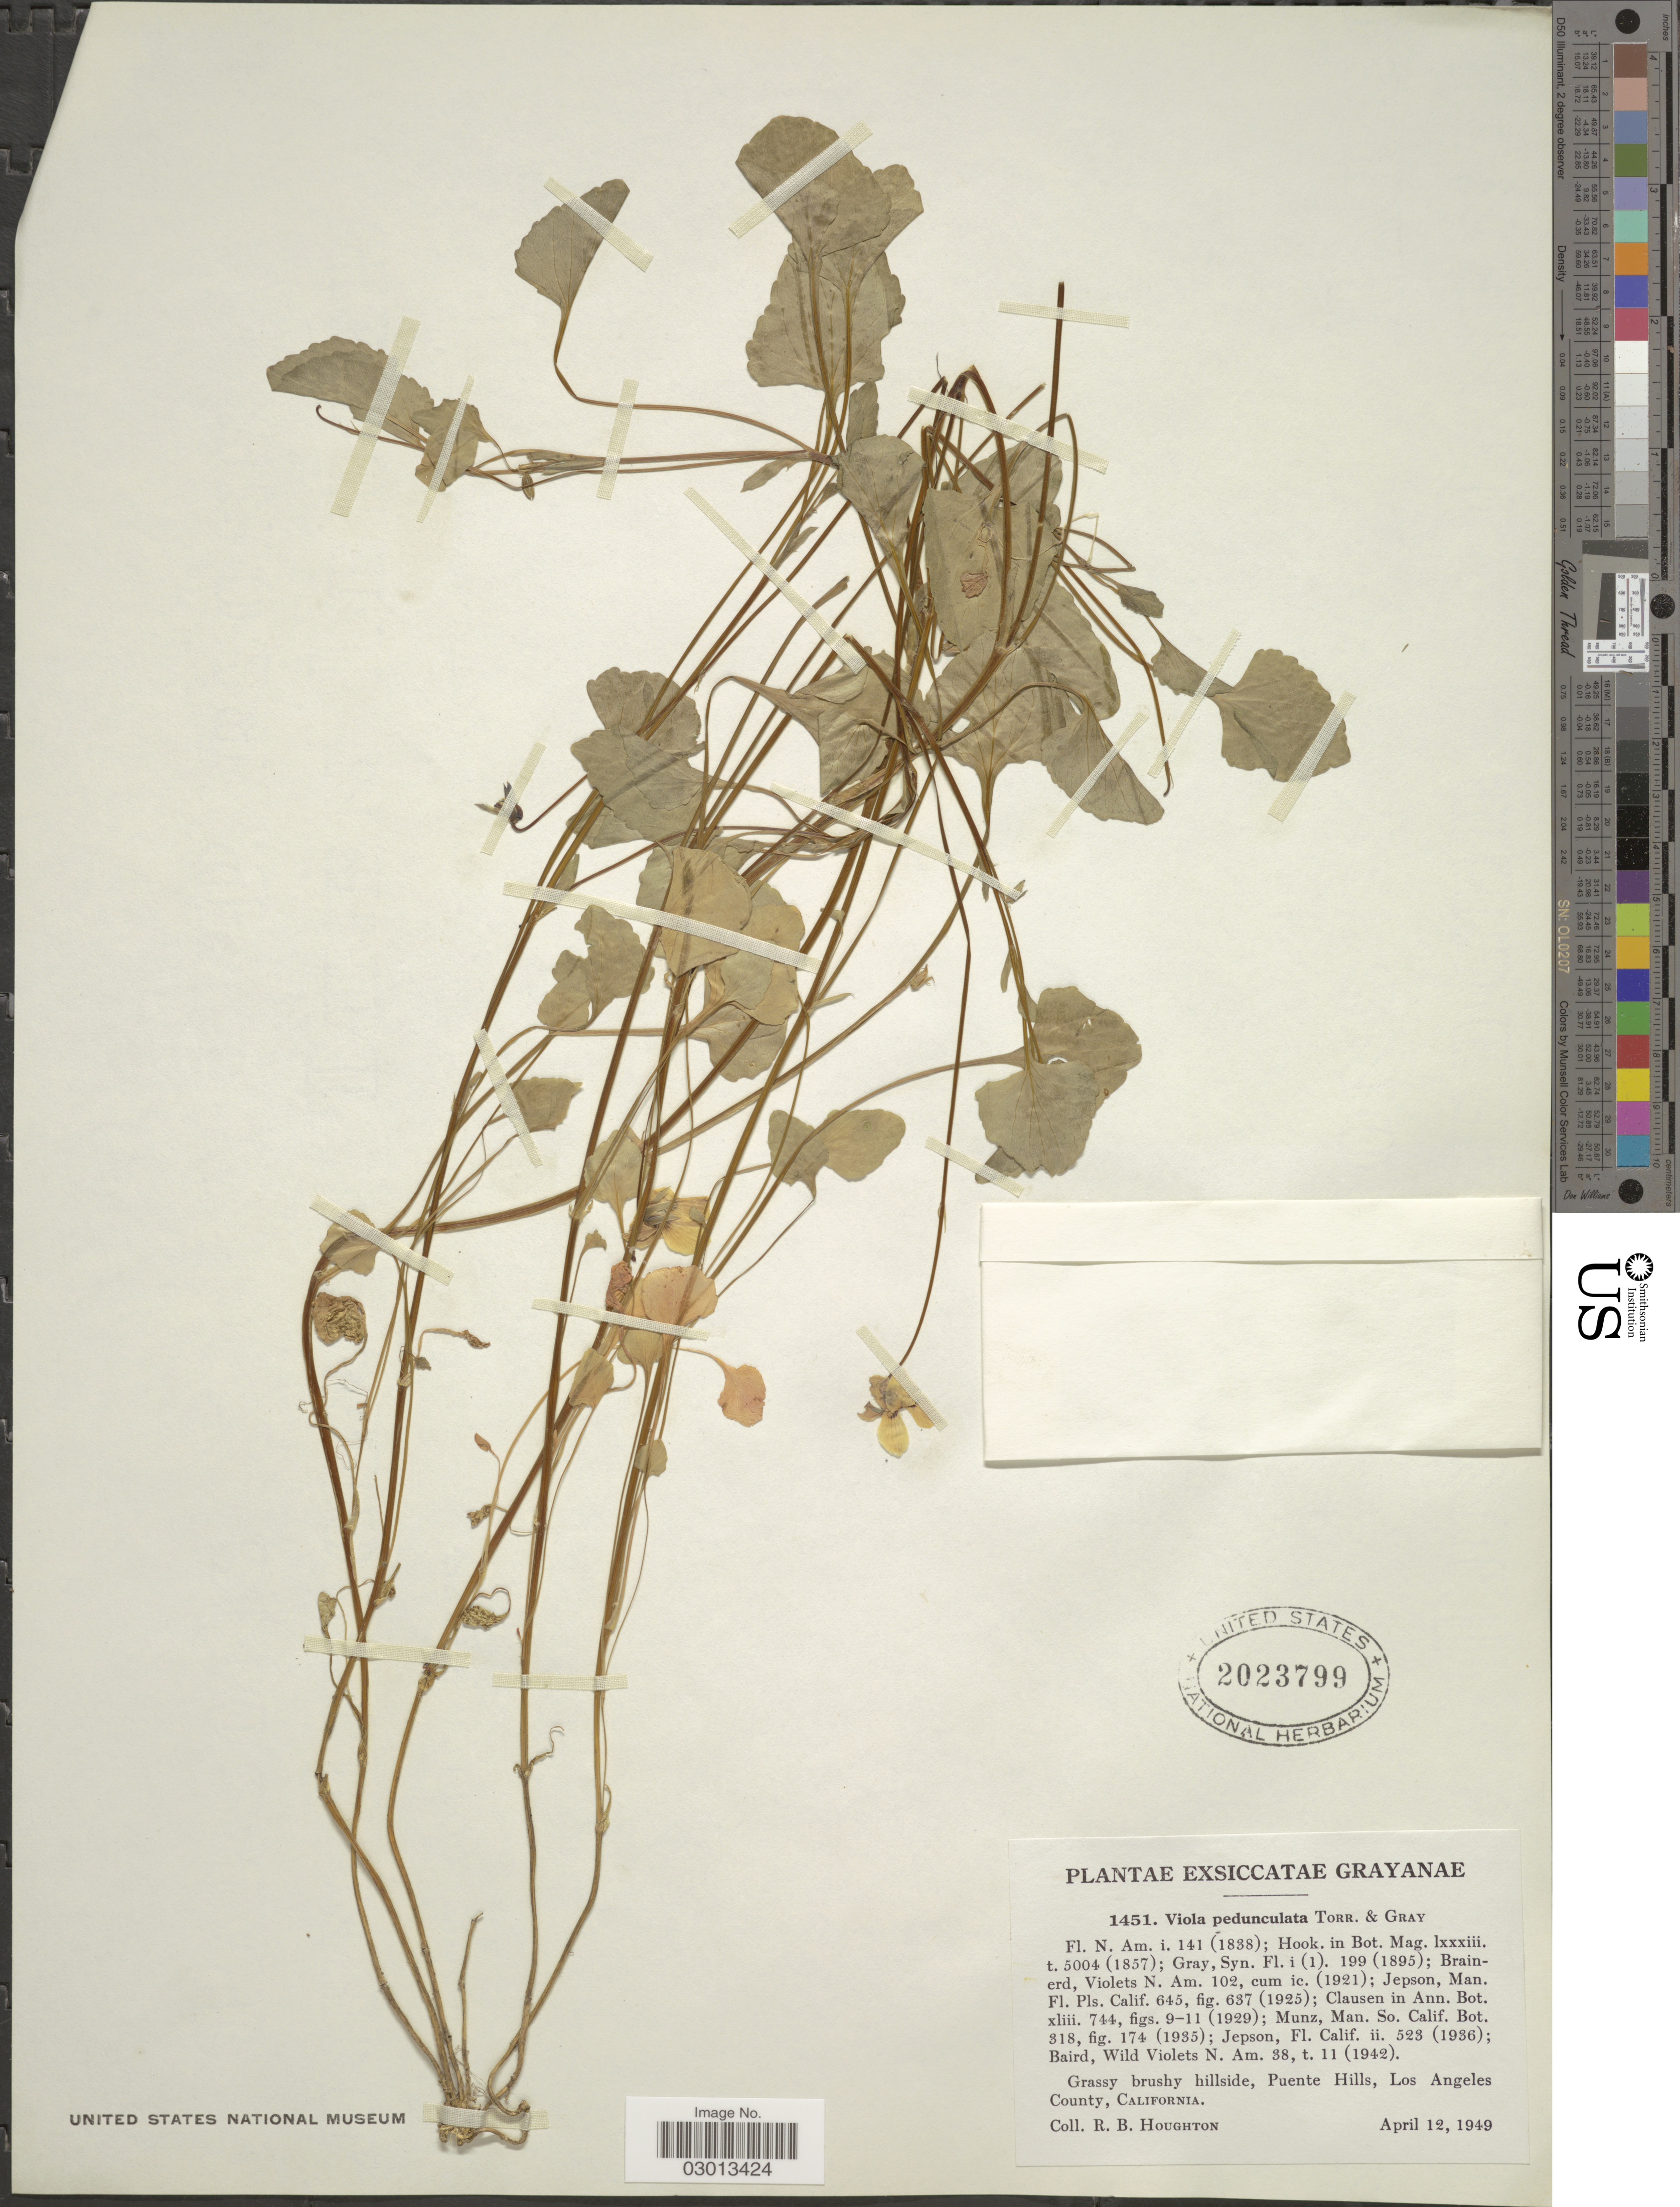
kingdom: Plantae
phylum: Tracheophyta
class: Magnoliopsida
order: Malpighiales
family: Violaceae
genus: Viola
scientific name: Viola pedunculata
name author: Torr. & A. Gray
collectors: R. Houghton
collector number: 1451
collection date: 1949-04-12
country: United States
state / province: California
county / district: Los Angeles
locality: Puente Hills, Los Angeles County.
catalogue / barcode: US 2023799